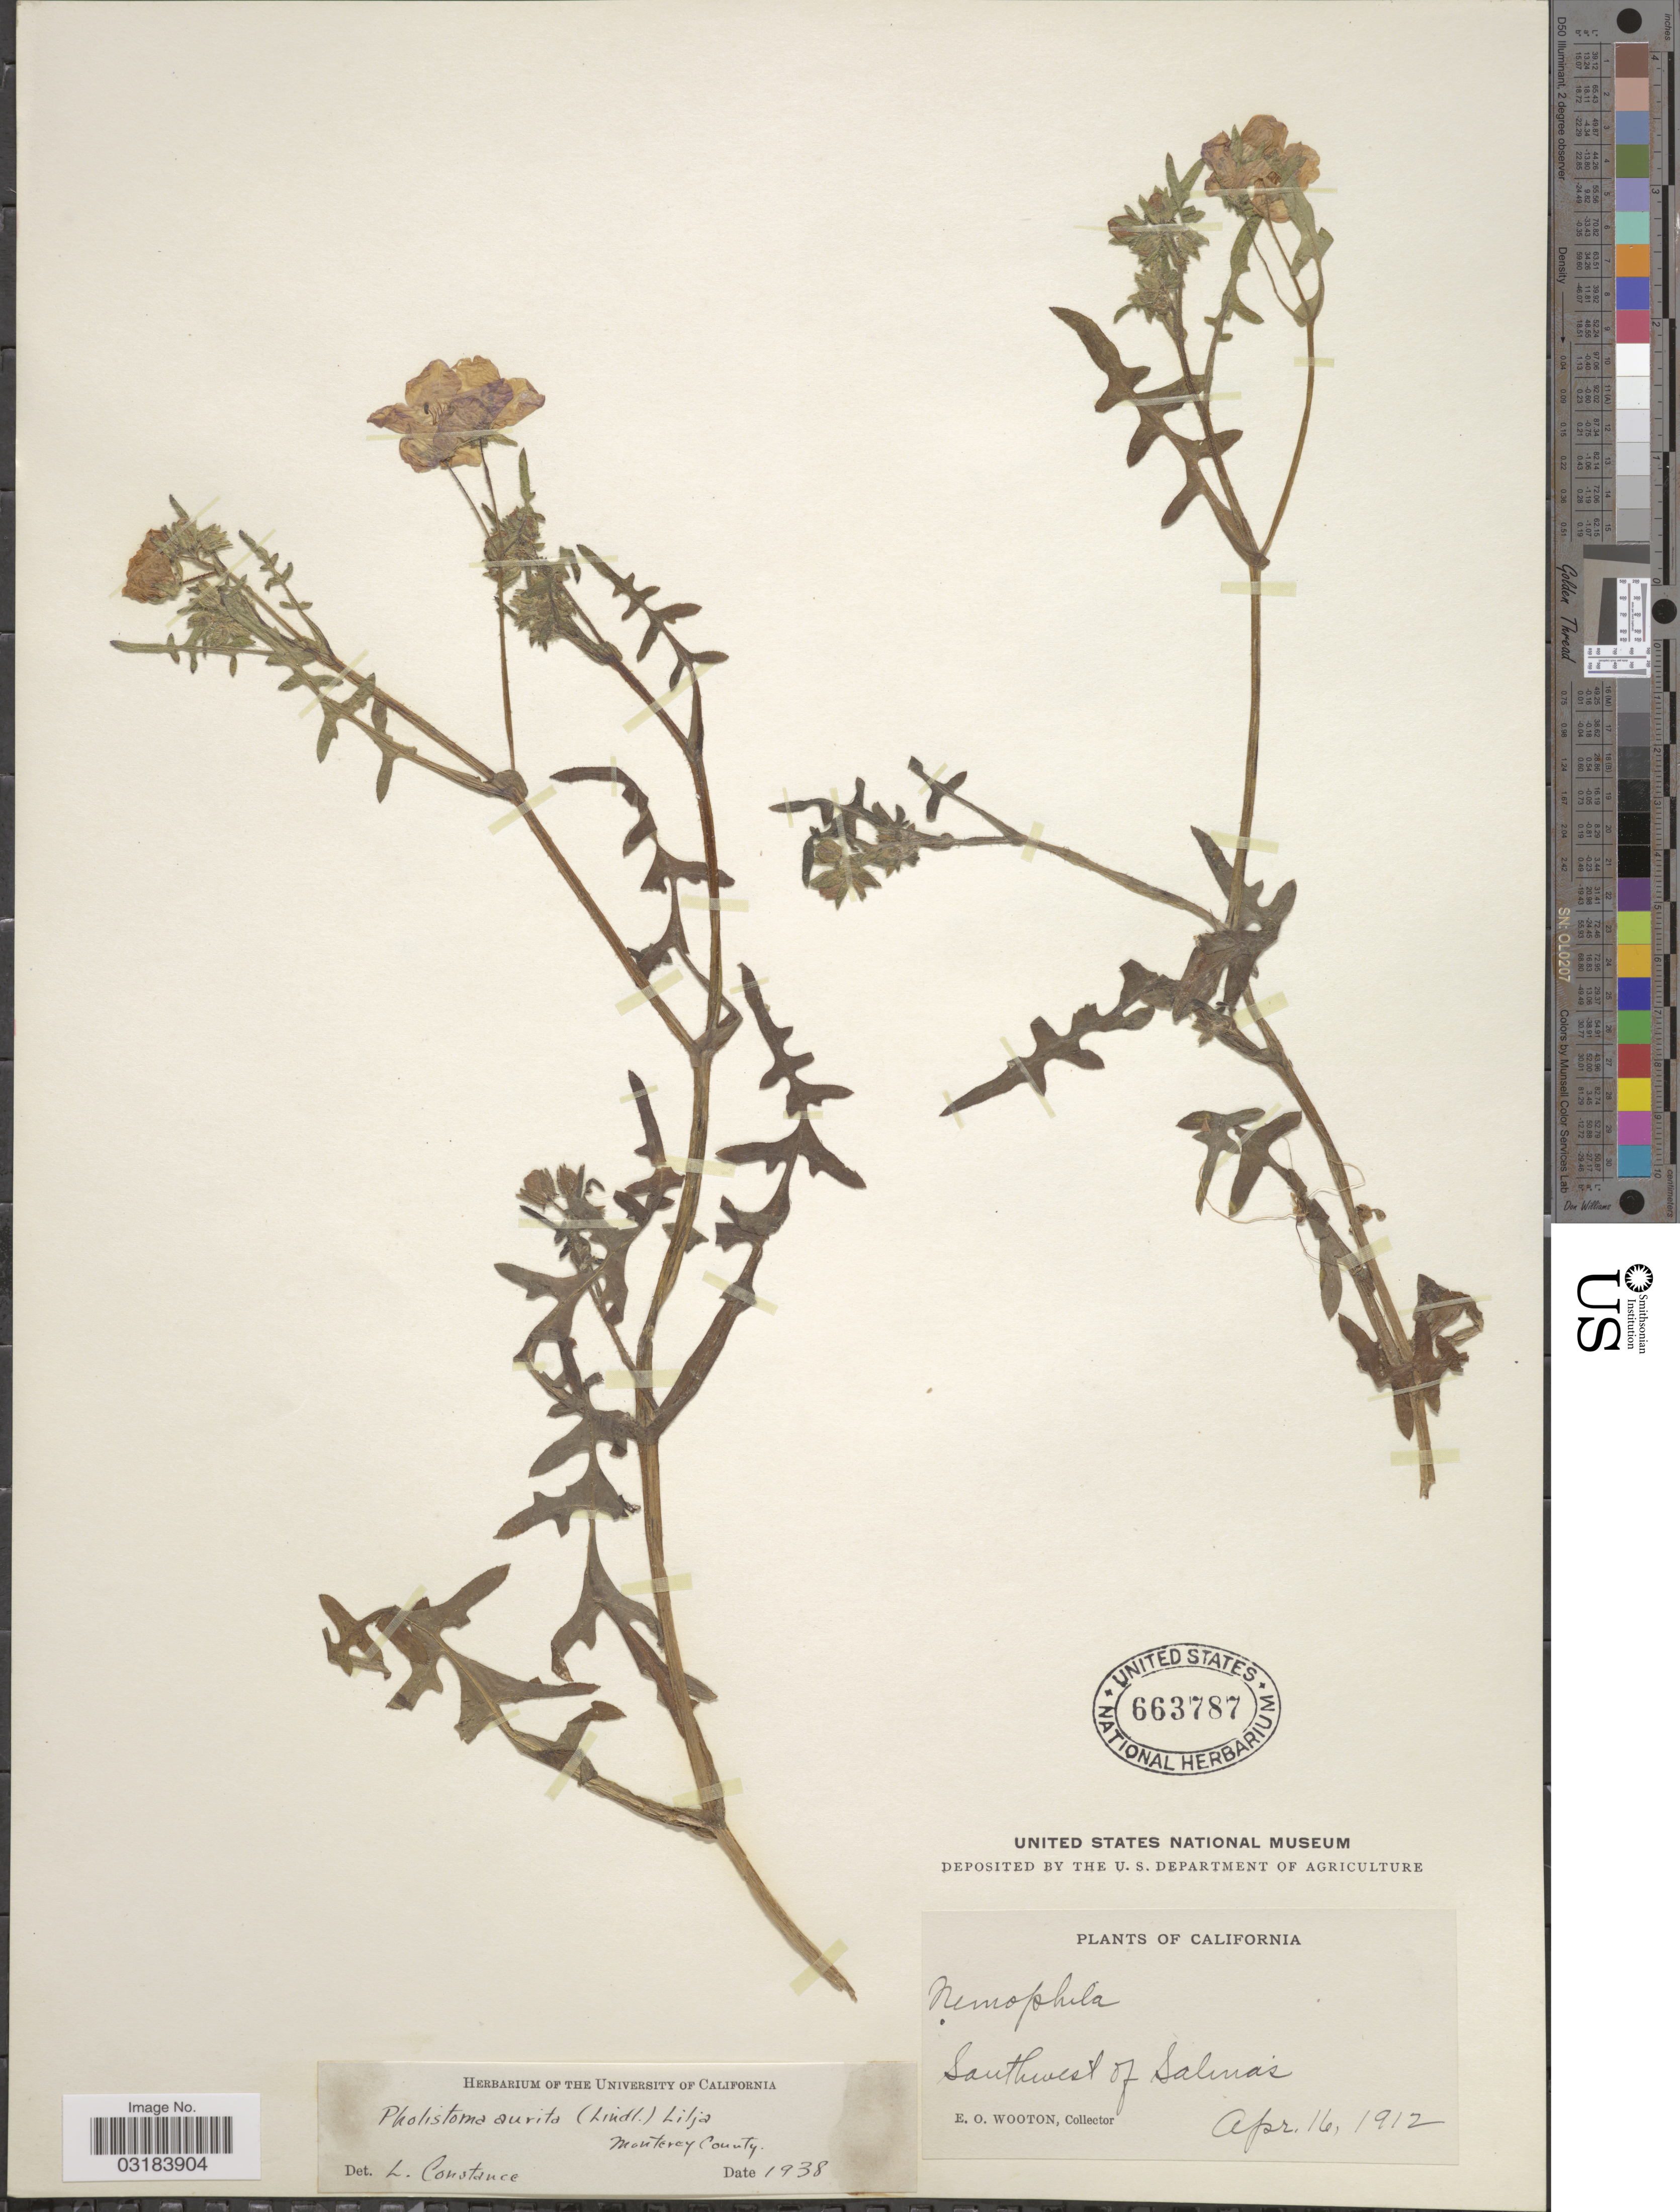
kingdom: Plantae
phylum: Tracheophyta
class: Magnoliopsida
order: Boraginales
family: Hydrophyllaceae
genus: Pholistoma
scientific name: Pholistoma auritum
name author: (Lindl.) Lilja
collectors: E. O. Wooton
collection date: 1912-04-16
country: United States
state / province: California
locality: Southwest of Salinas.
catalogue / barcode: US 663787